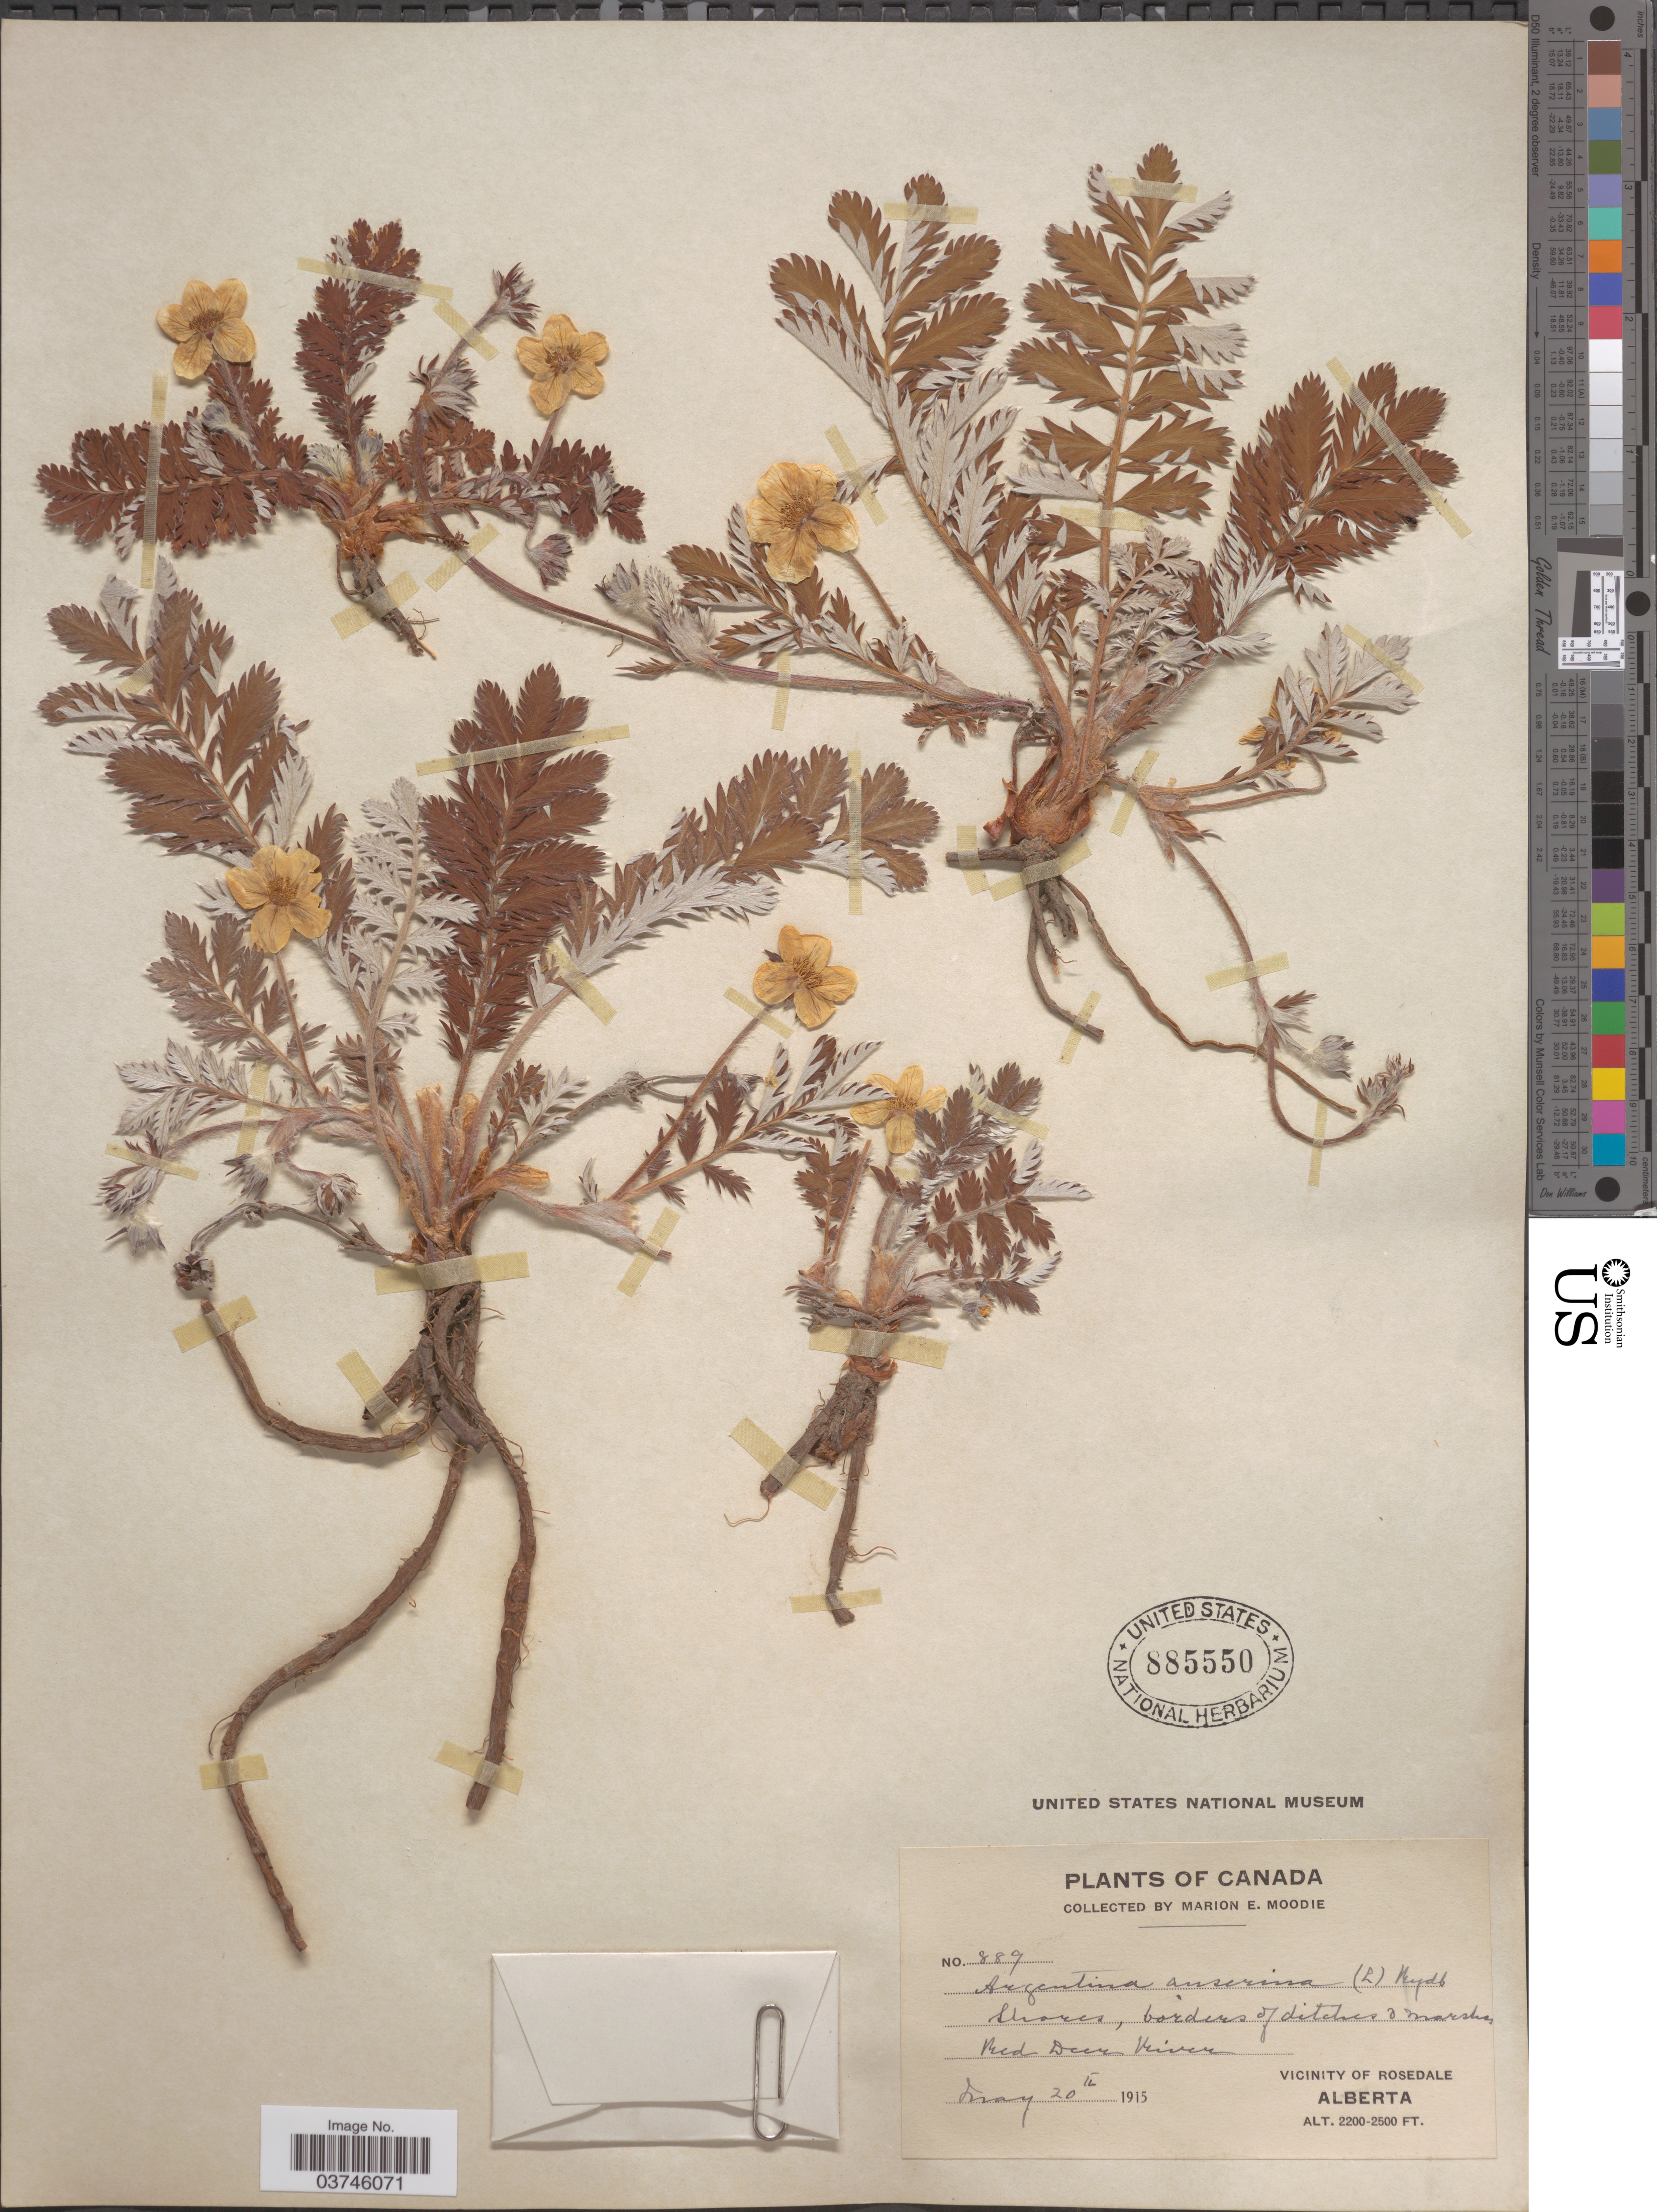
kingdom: Plantae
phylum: Tracheophyta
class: Magnoliopsida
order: Rosales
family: Rosaceae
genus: Argentina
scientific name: Argentina anserina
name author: (L.) Rydb.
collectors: M. E. Moodie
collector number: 889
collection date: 1915-05-20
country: Canada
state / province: Alberta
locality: Red Deer River. Vicinity of Rosedale.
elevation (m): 671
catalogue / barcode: US 885550